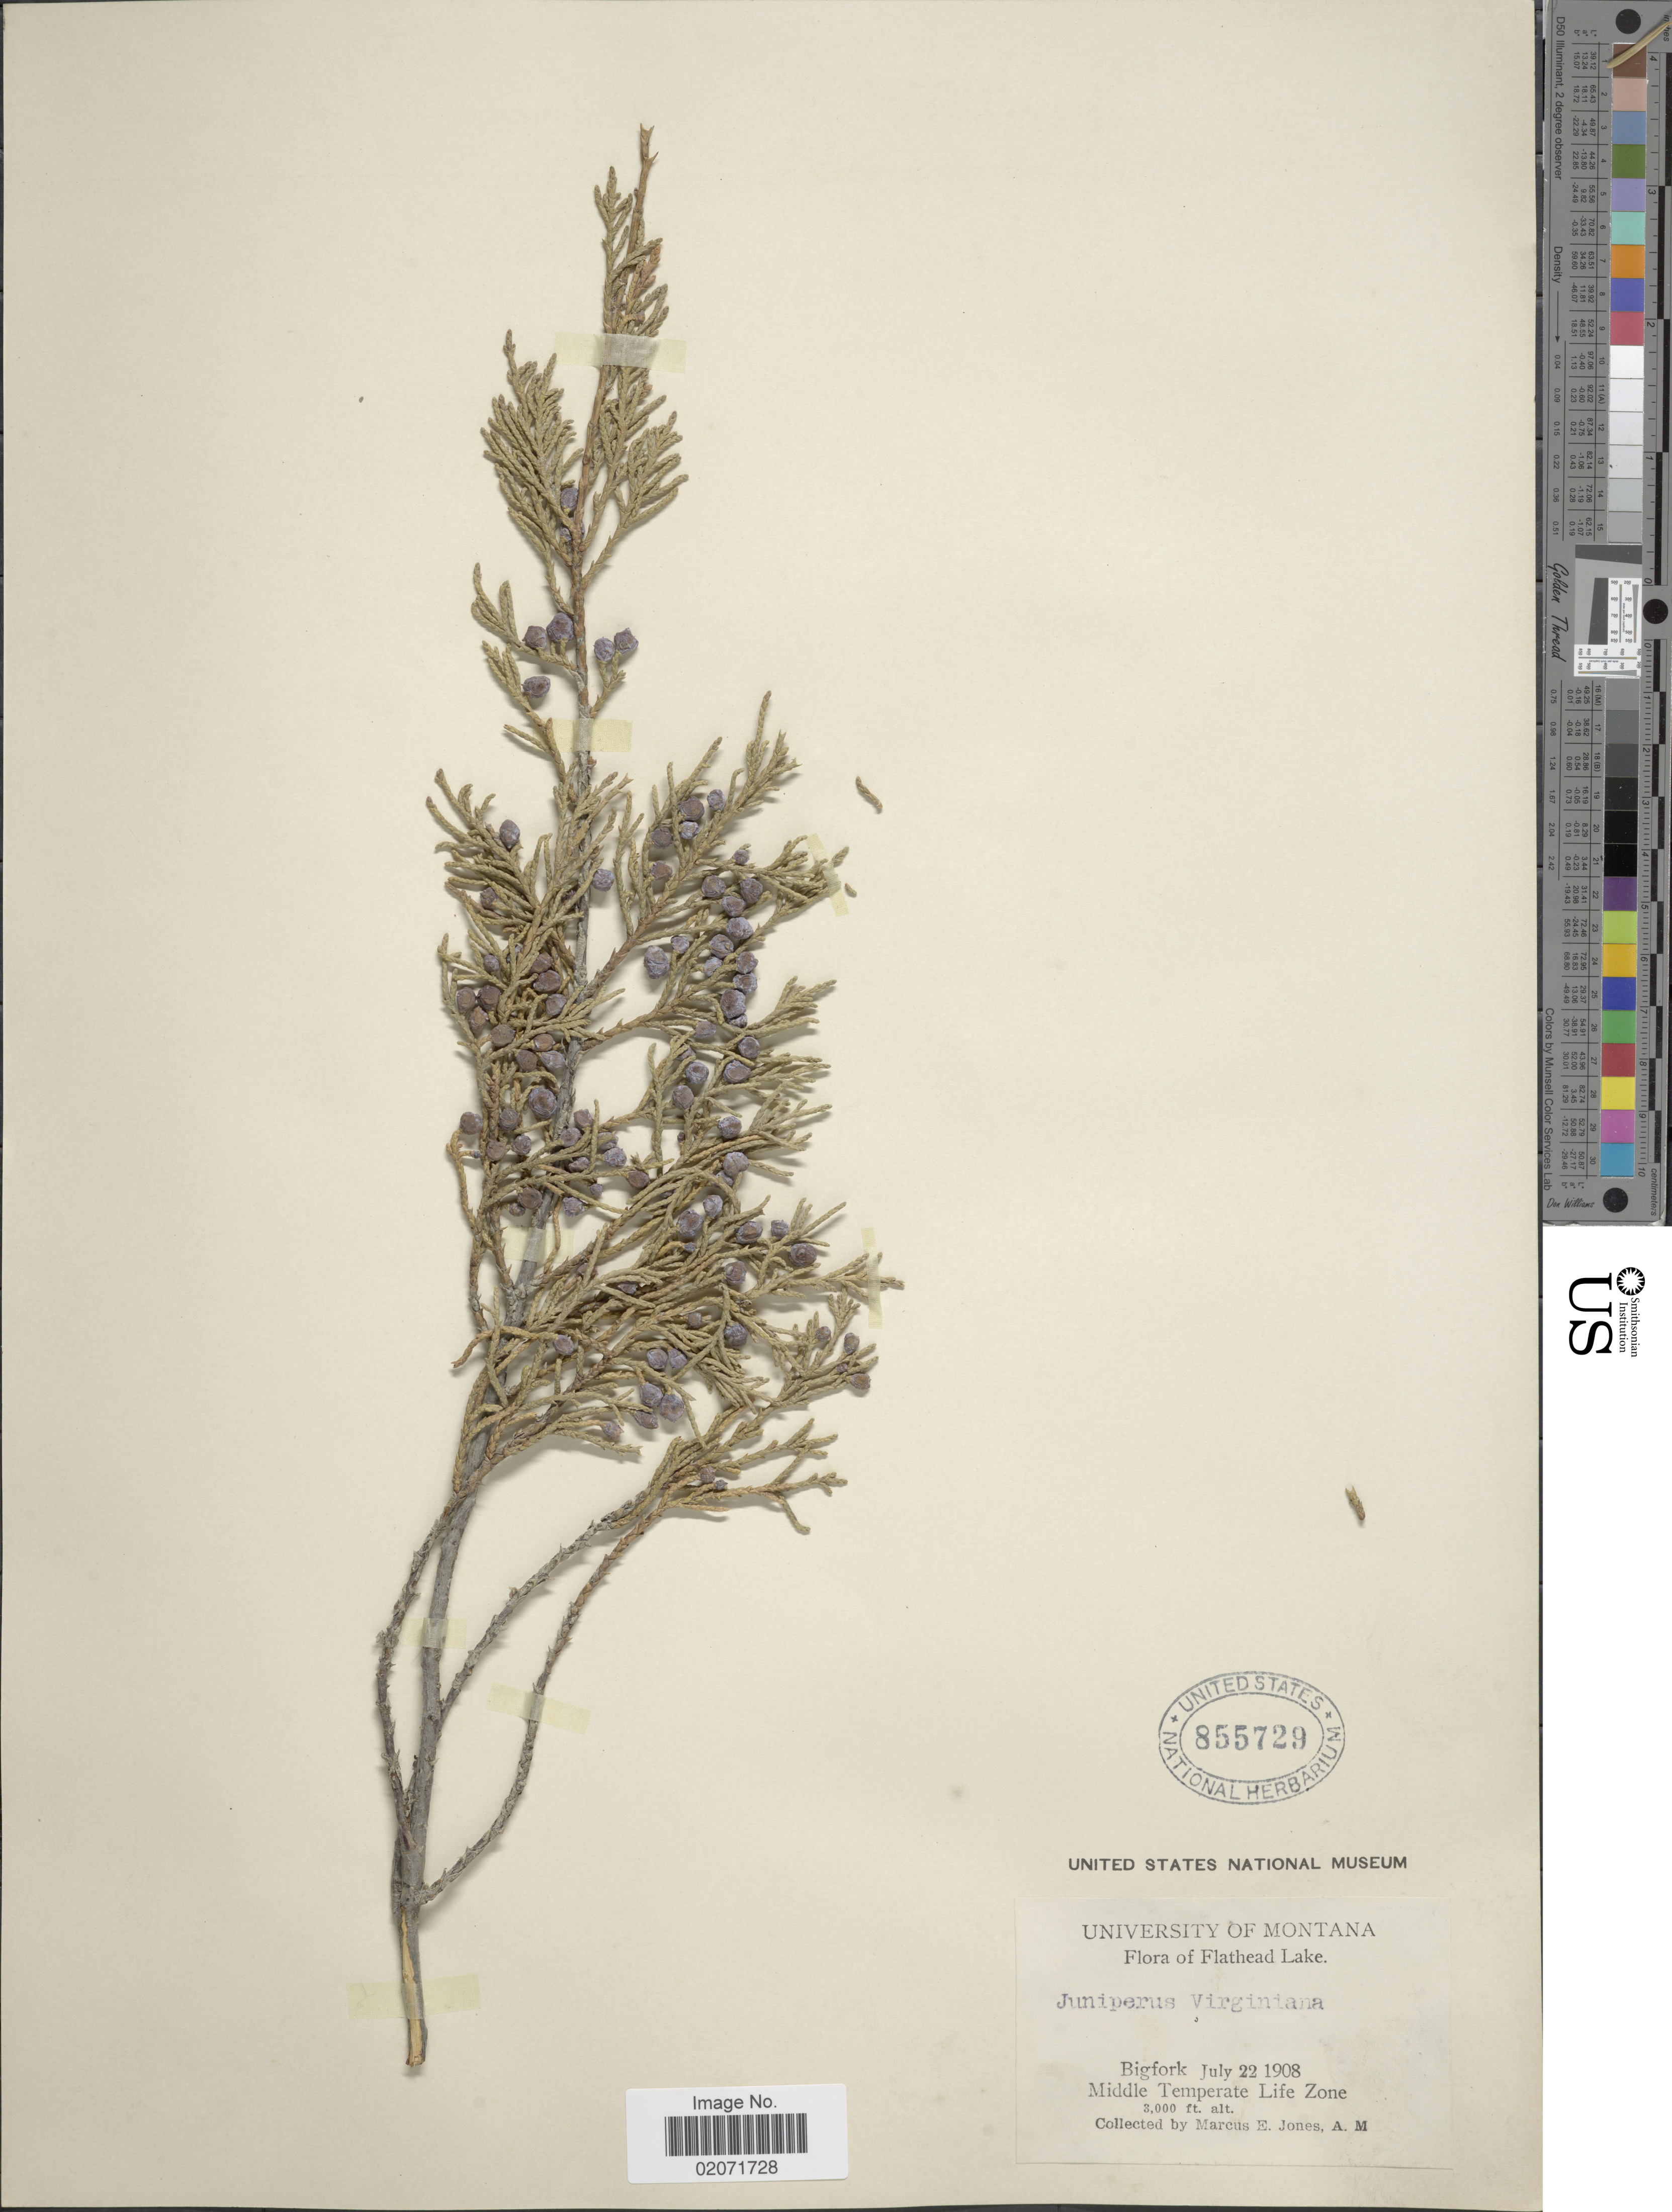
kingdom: Plantae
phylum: Tracheophyta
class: Pinopsida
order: Pinales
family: Cupressaceae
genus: Juniperus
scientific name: Juniperus scopulorum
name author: Sarg.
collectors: M. E. Jones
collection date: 1908-07-22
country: United States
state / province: Montana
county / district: Flathead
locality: Flathead Lake, Bigfork, Middle Temperate Life Zone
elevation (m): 914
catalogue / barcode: US 855729